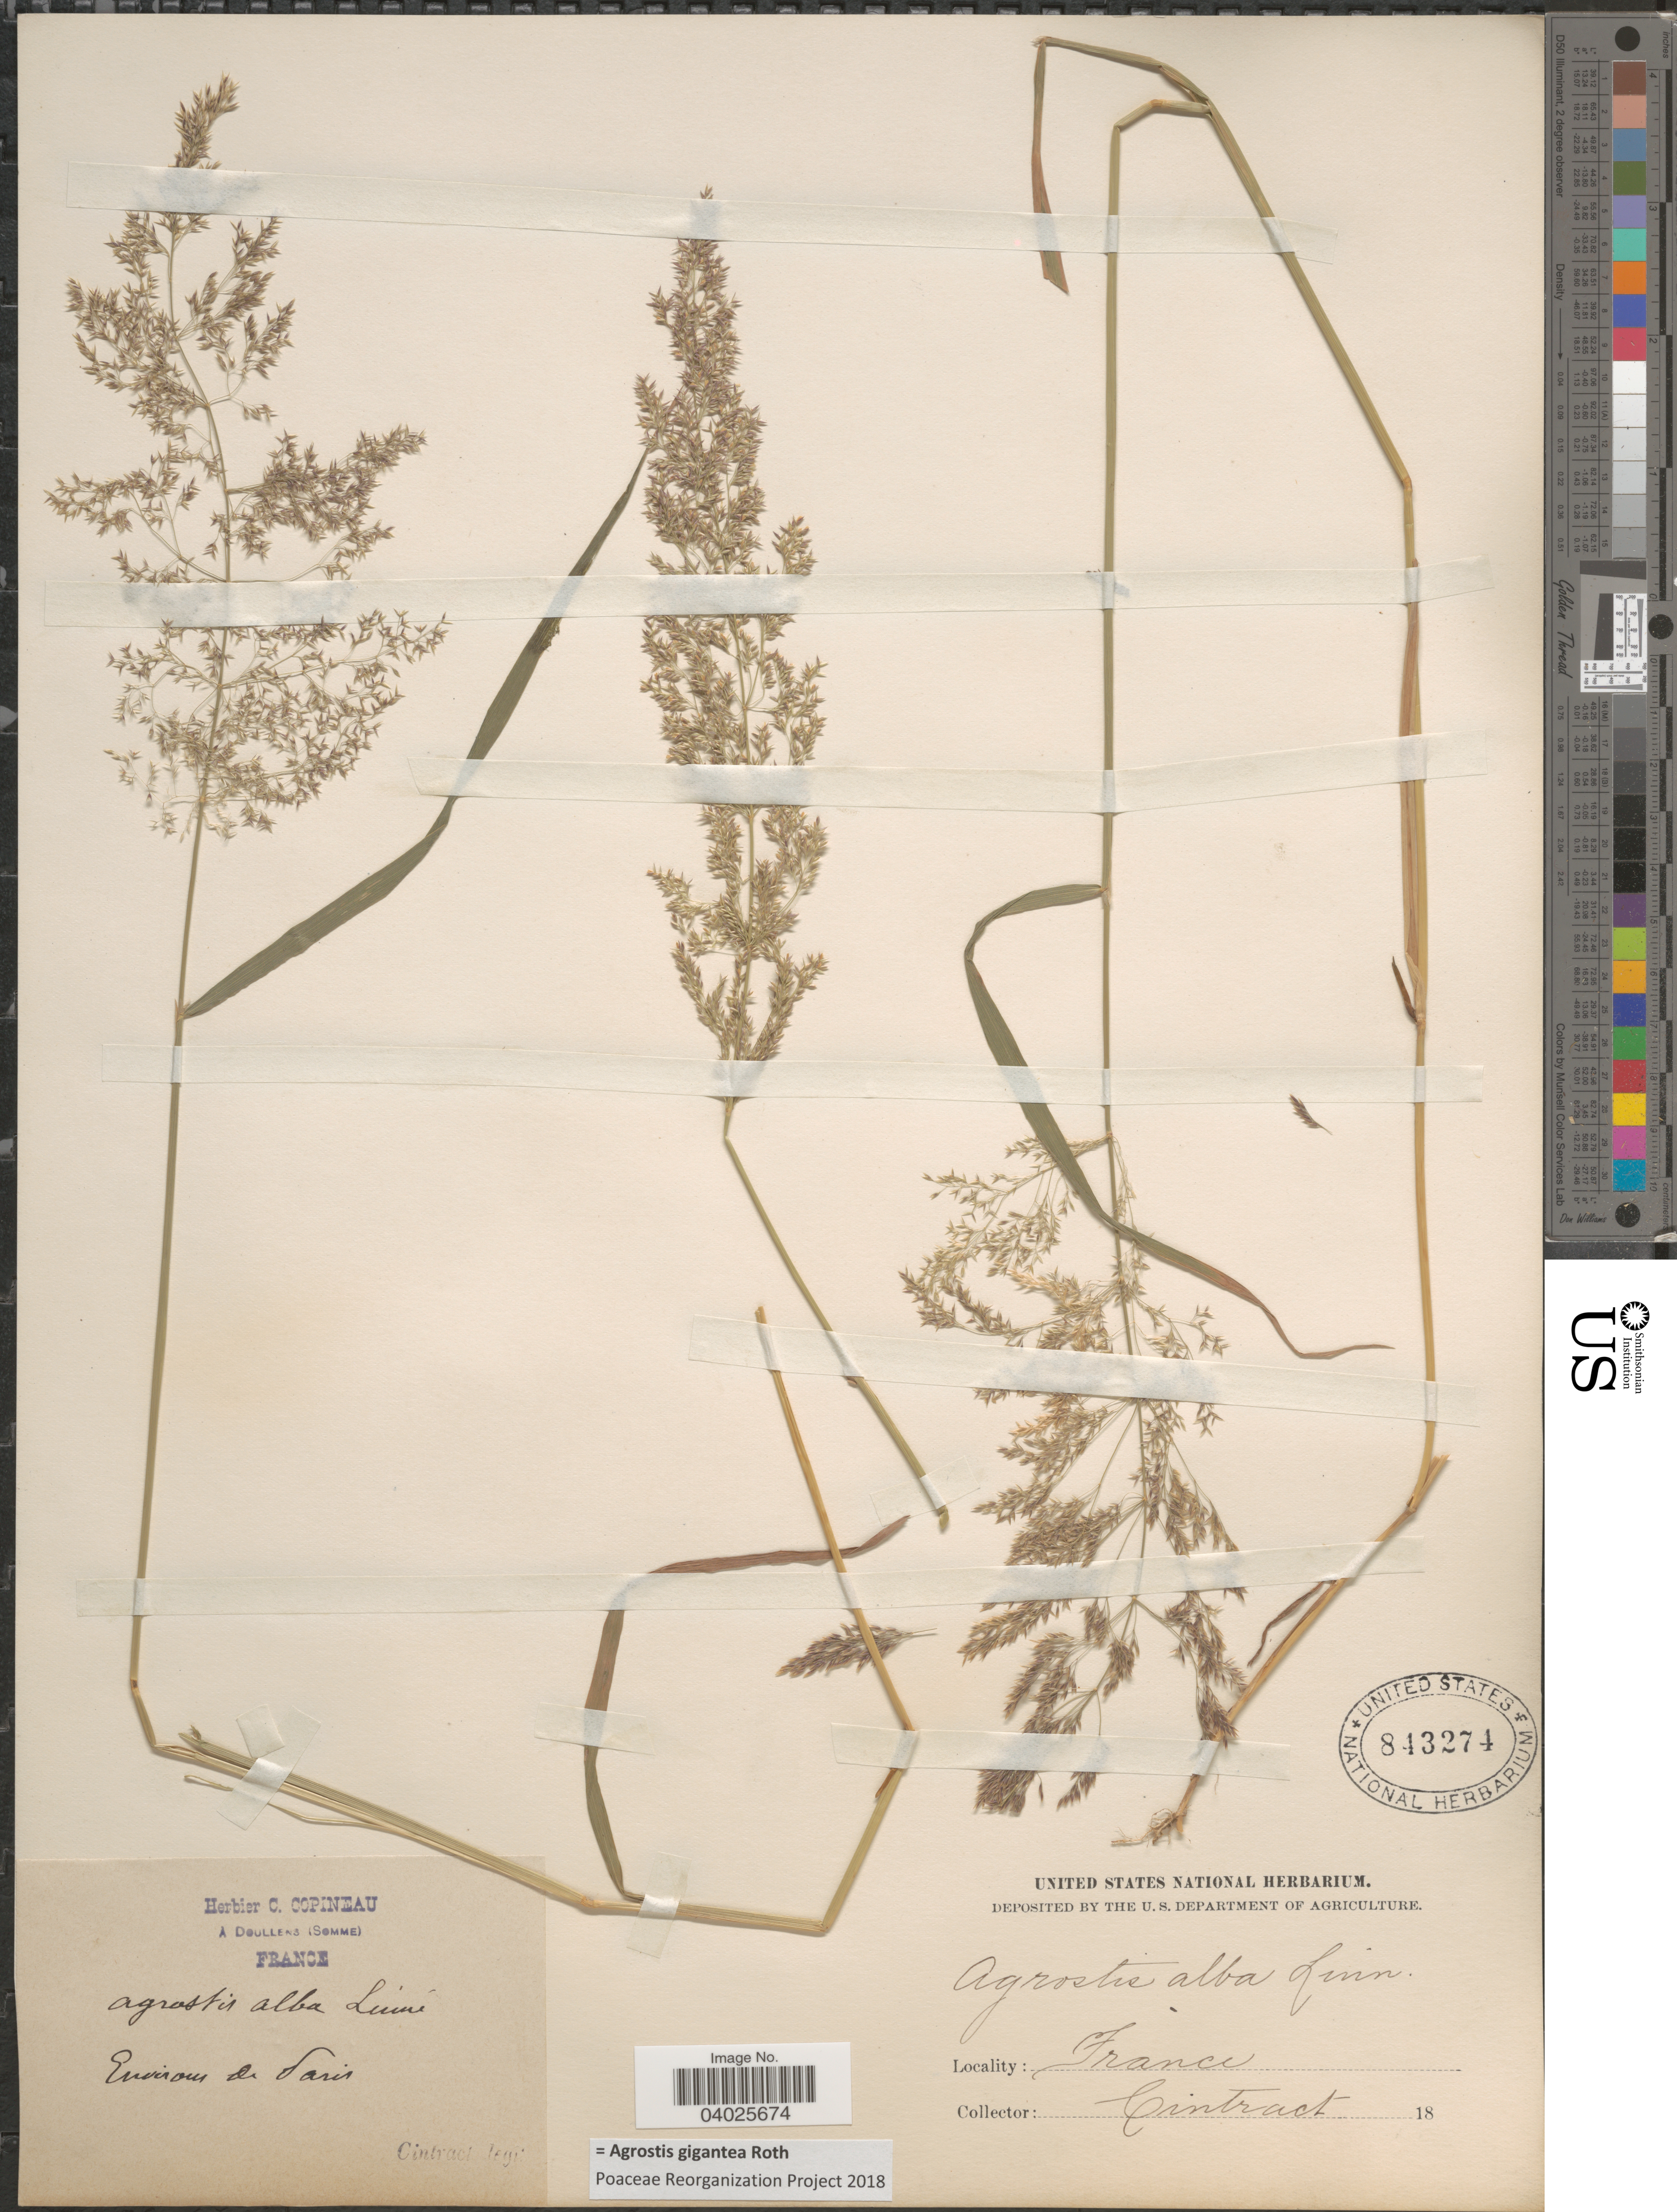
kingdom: Plantae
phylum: Tracheophyta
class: Liliopsida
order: Poales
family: Poaceae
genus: Agrostis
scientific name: Agrostis gigantea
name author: Roth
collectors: Cintract, --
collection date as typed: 18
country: France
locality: Environs de Paris.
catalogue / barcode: US 843274